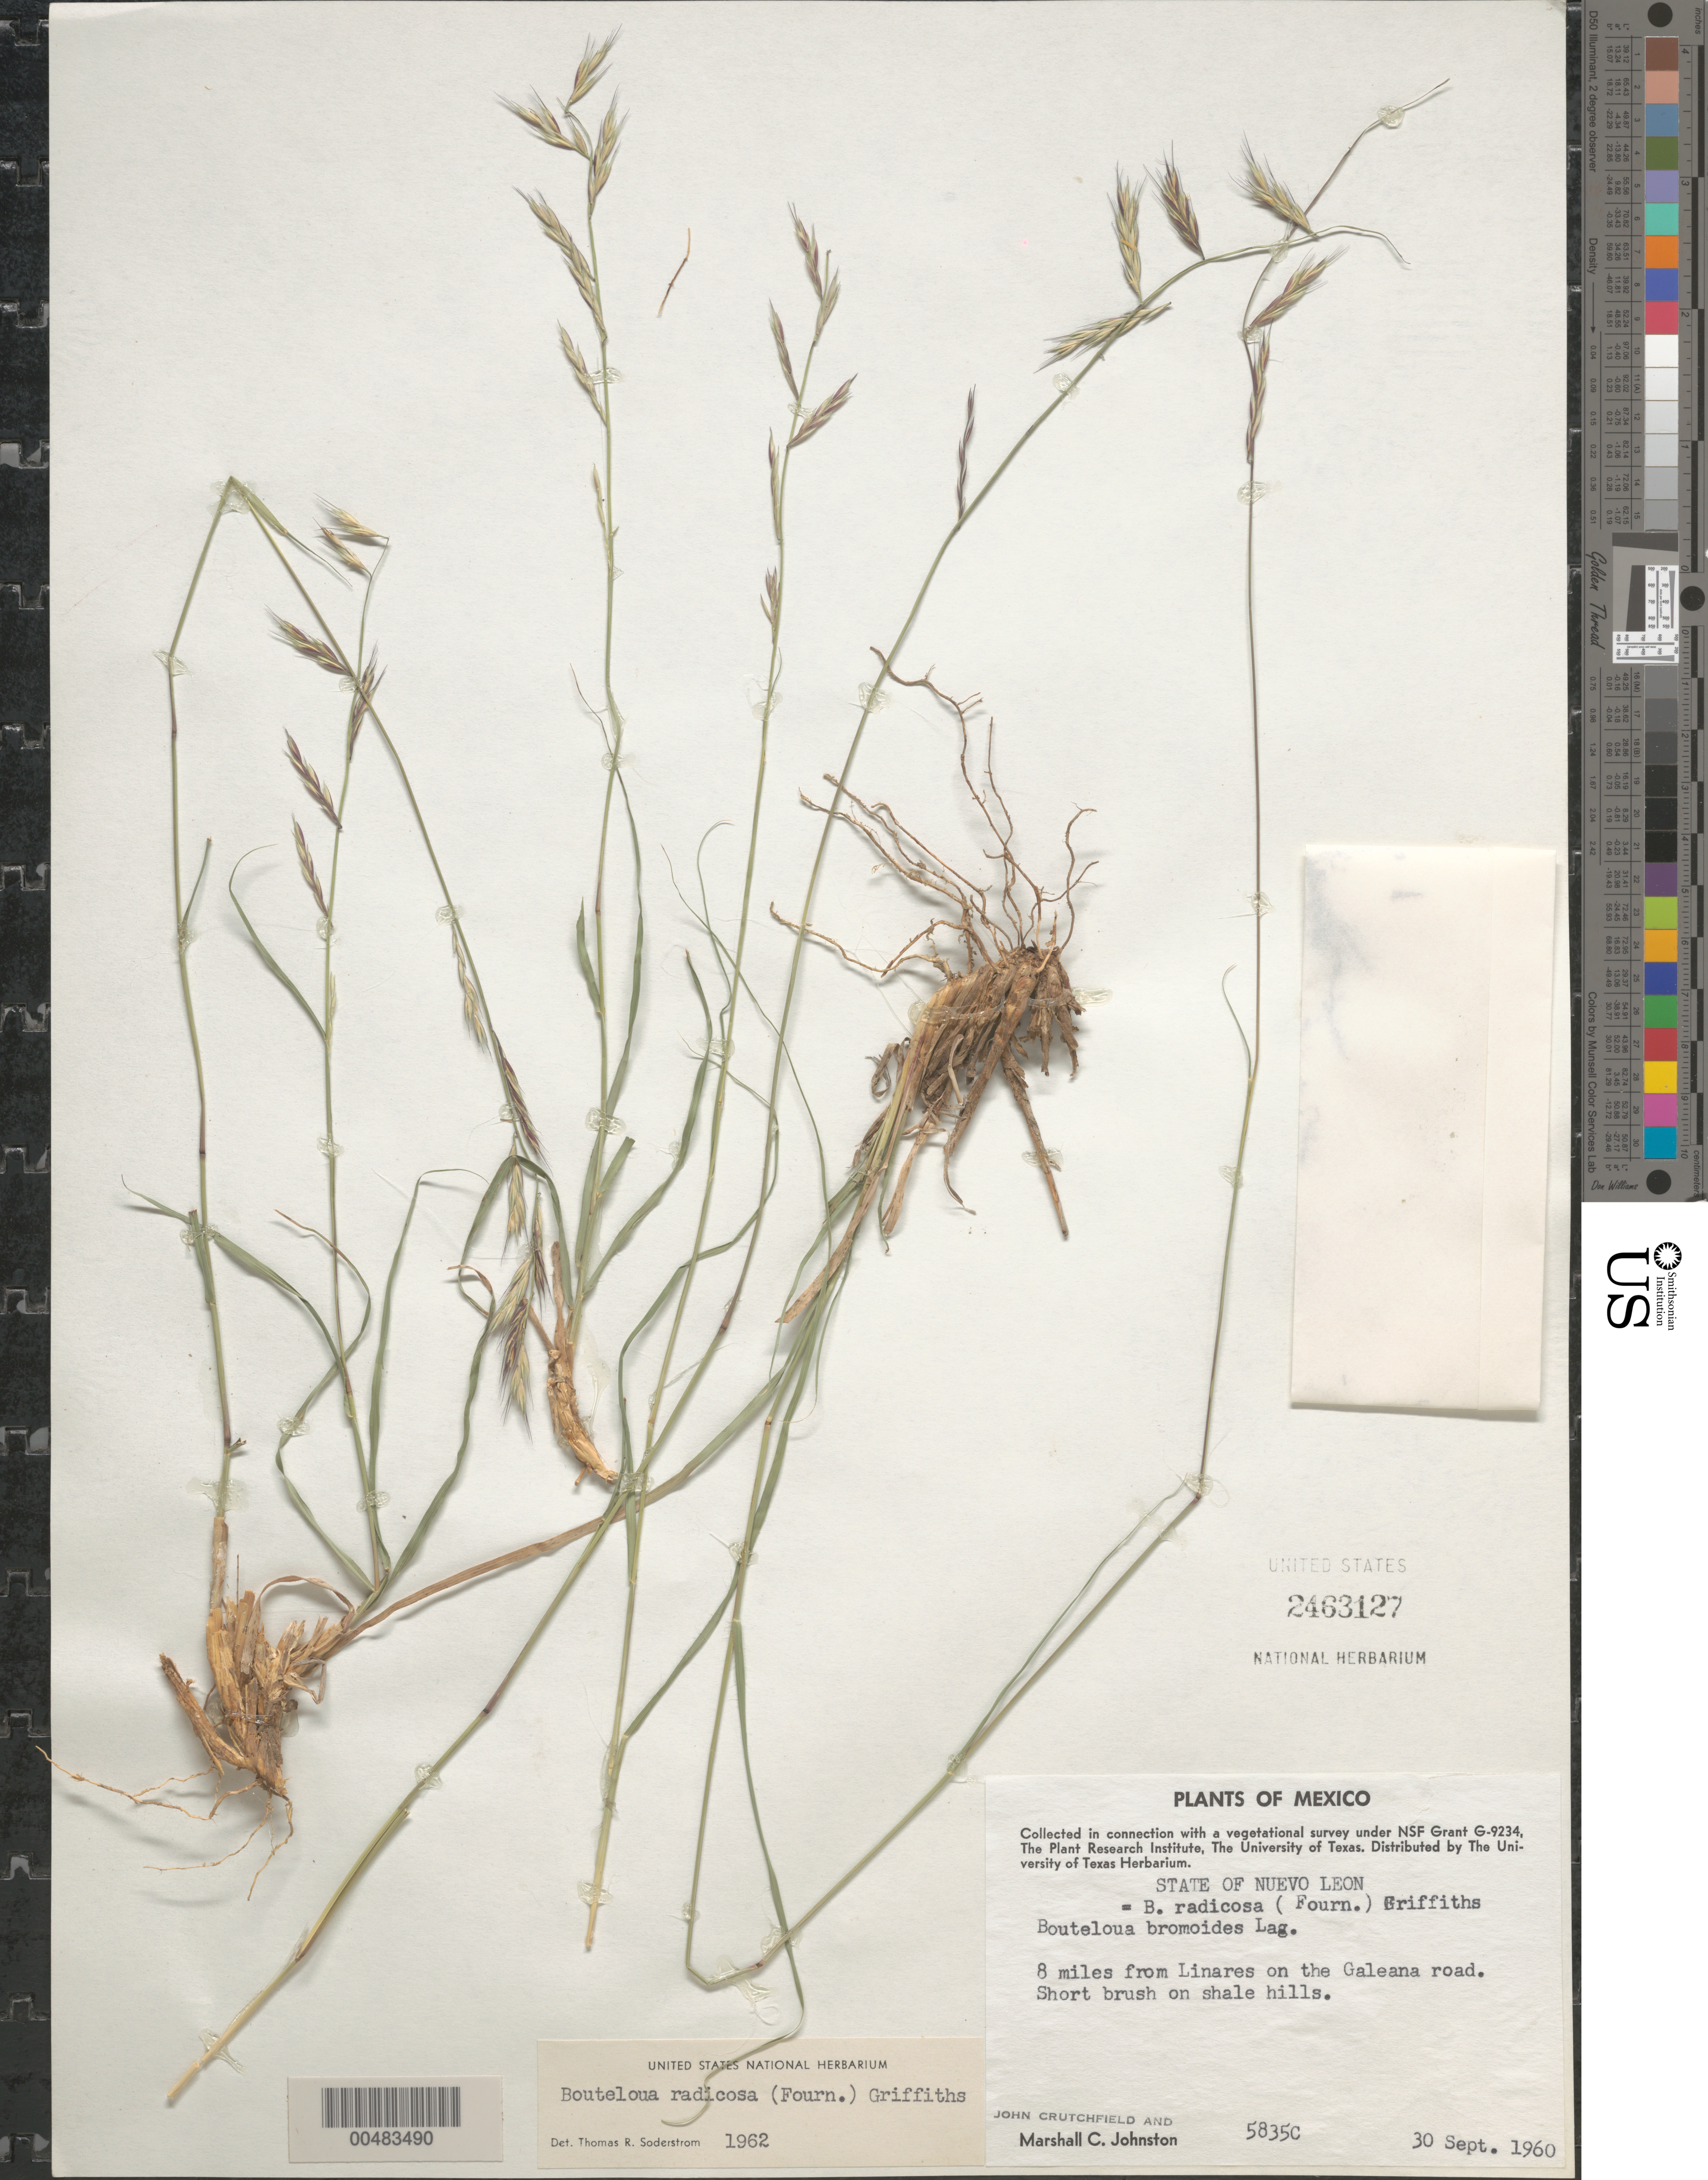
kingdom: Plantae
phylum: Tracheophyta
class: Liliopsida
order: Poales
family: Poaceae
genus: Bouteloua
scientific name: Bouteloua radicosa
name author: (E. Fourn.) Griffiths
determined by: Soderstrom, T. R.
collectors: J. Crutchfield & M. Johnston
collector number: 5835C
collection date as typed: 30 Sep 1960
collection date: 1960-09-30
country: Mexico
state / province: Nuevo León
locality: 8 mi from Linares on the Galeana road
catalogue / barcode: US 2463127